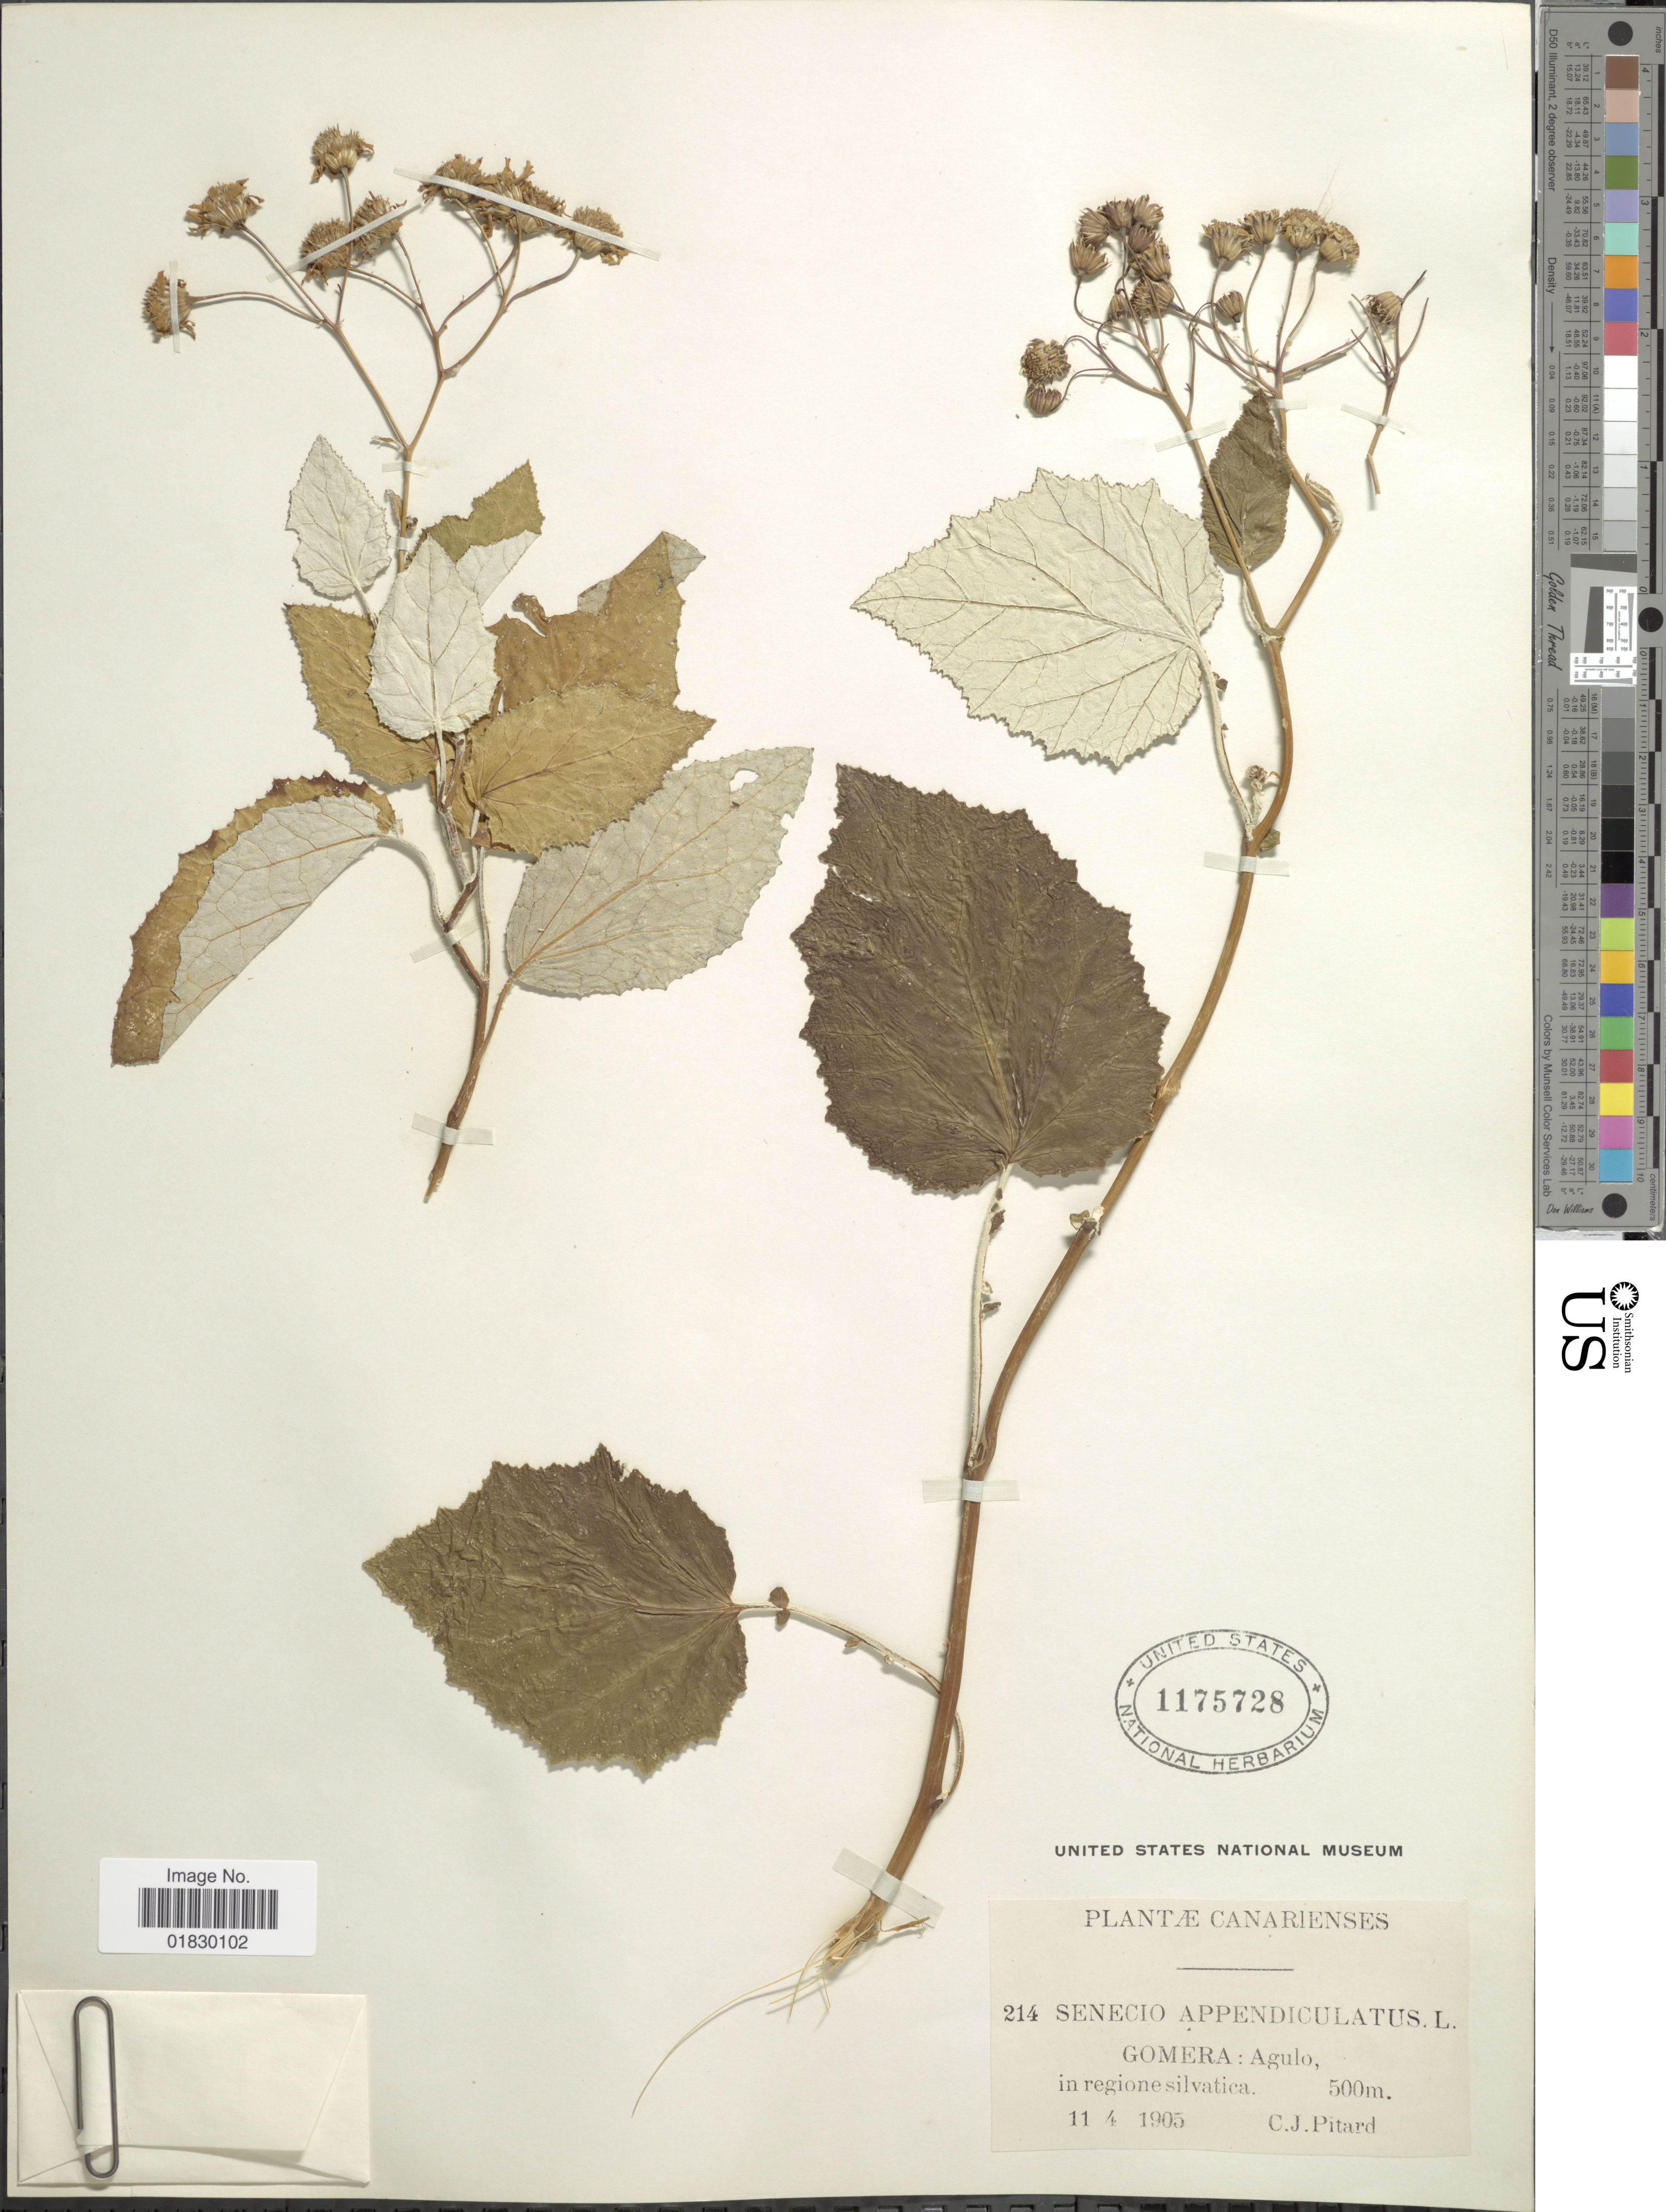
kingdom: Plantae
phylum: Tracheophyta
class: Magnoliopsida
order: Asterales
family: Asteraceae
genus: Pericallis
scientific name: Pericallis appendiculata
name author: (L. f.) B. Nord.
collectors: C. Pitard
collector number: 214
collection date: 1905-04-11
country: Spain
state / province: Canarias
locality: Canarienses, Gomera: Agulo, in regione silvatica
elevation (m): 500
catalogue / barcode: US 1175728